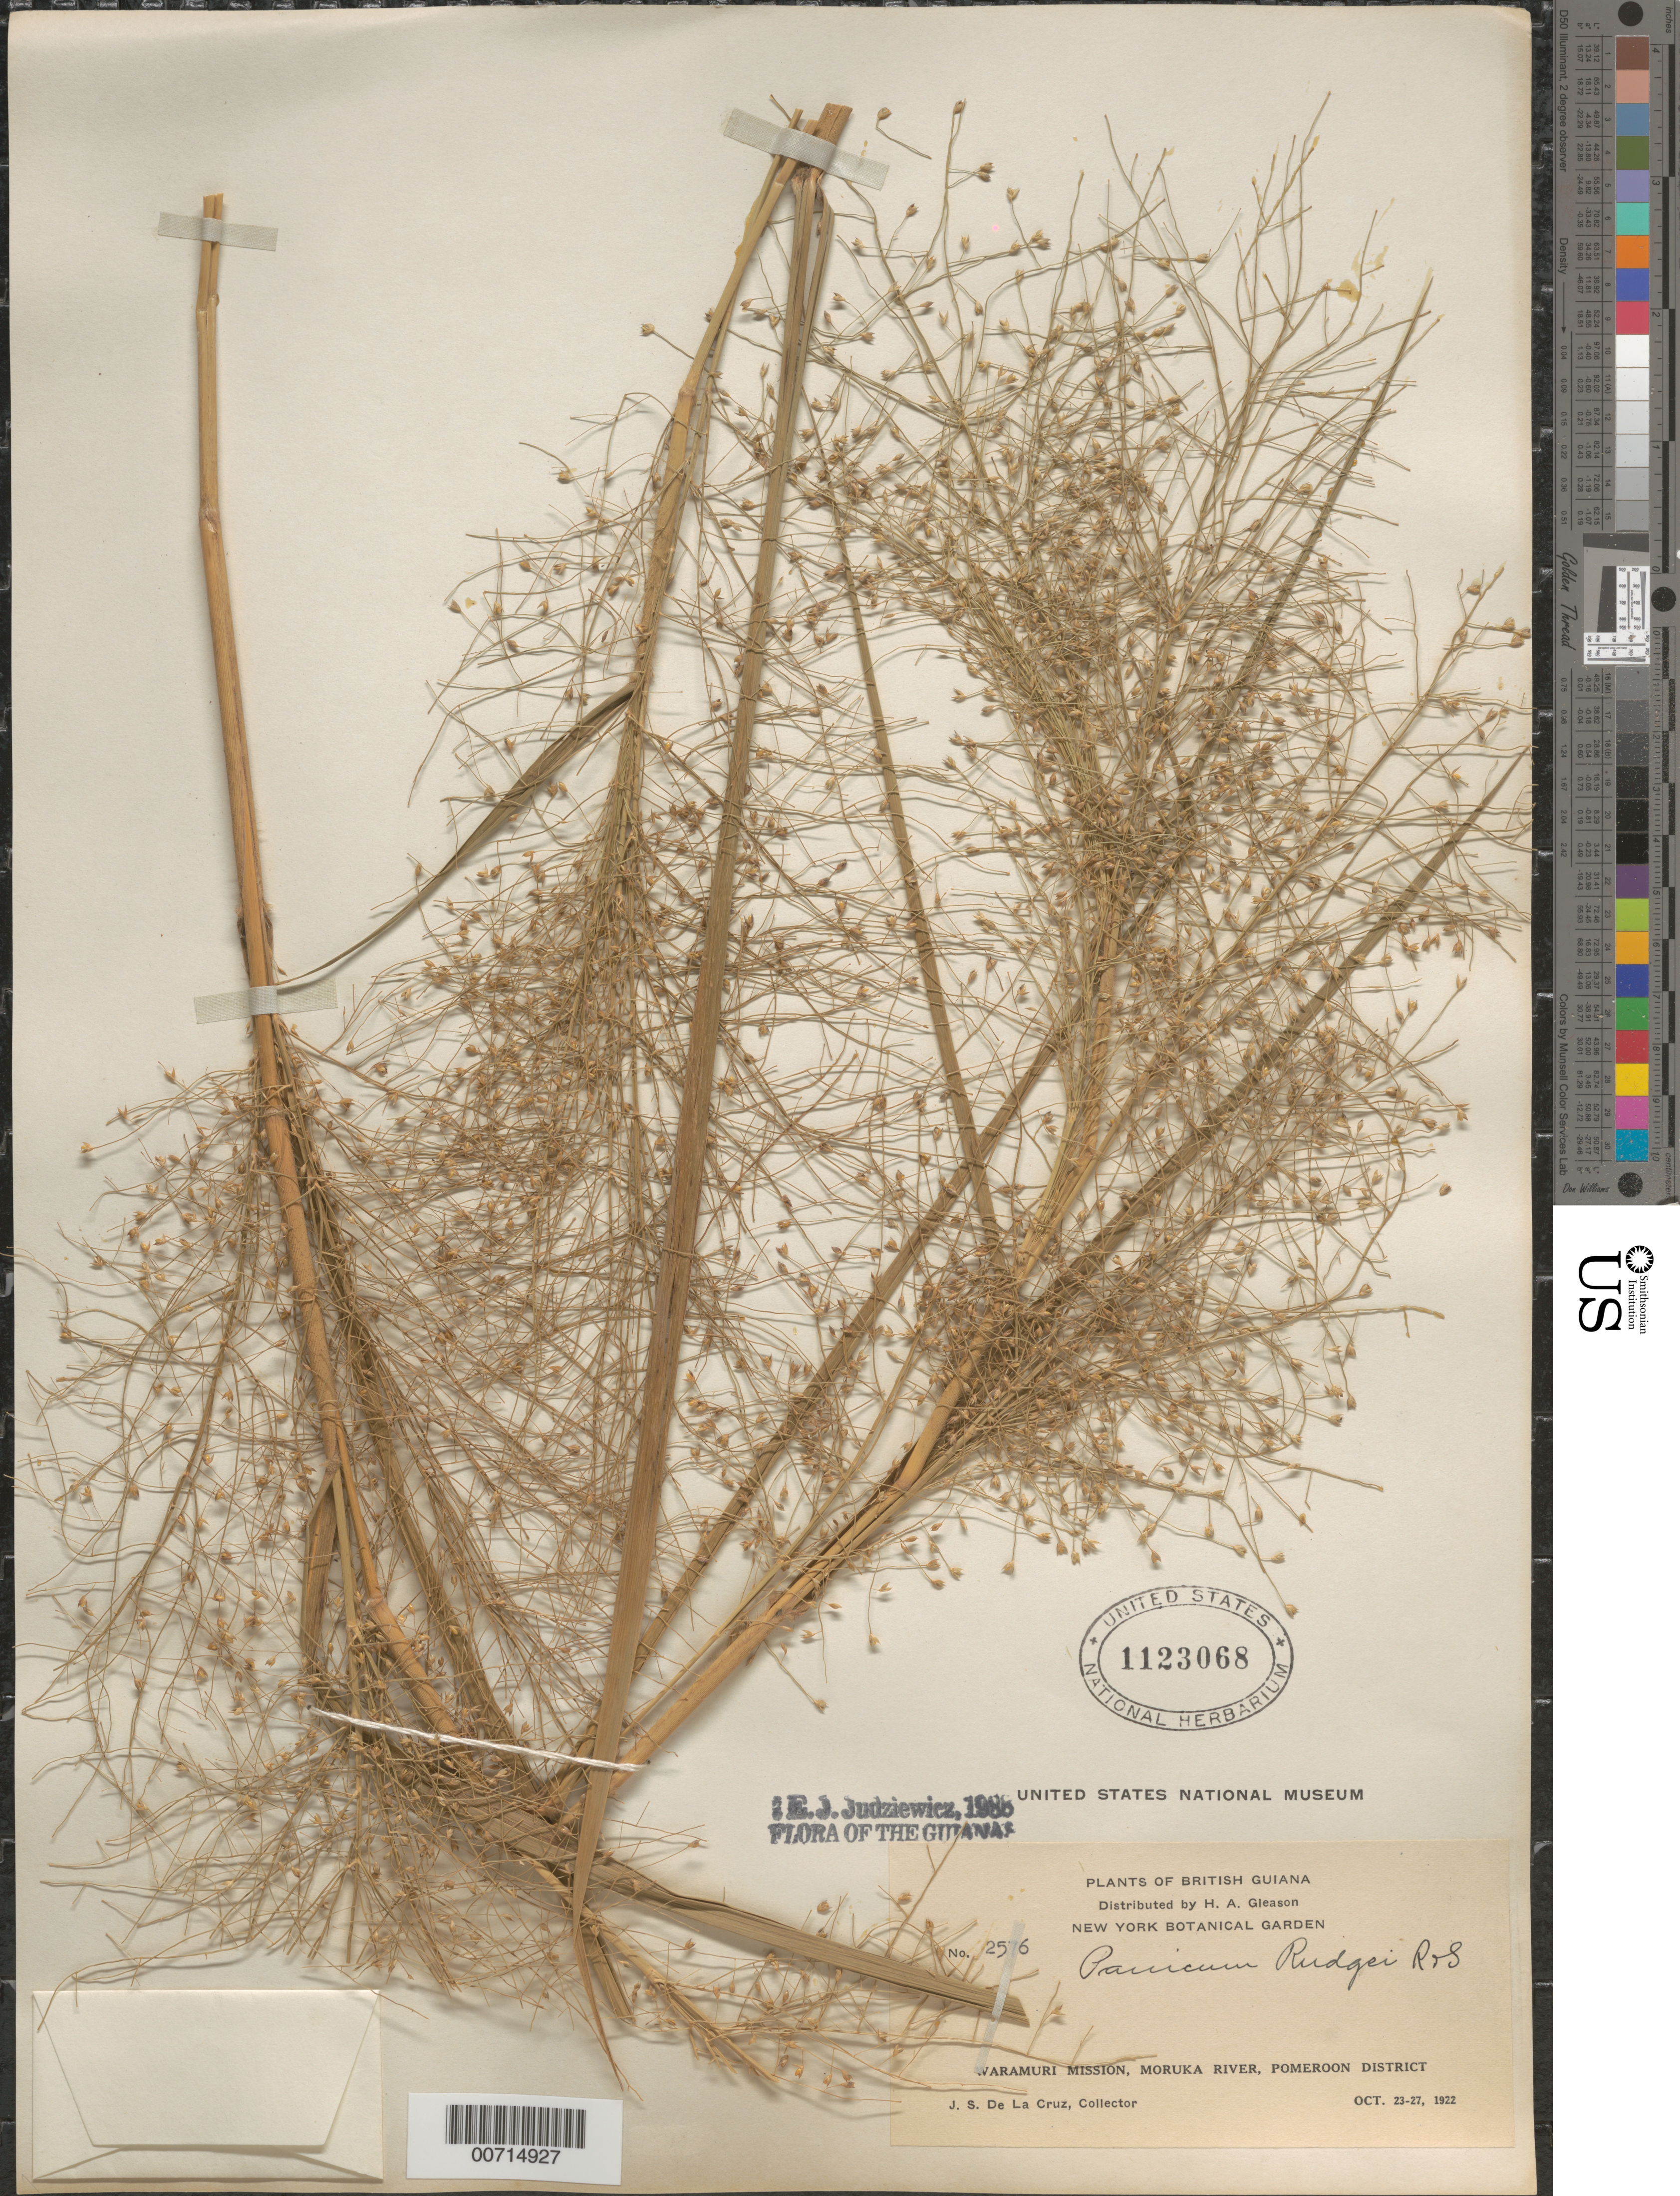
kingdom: Plantae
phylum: Tracheophyta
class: Liliopsida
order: Poales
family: Poaceae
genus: Panicum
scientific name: Panicum rudgei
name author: Roem. & Schult.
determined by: Judziewicz, E. J.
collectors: J. S. de la Cruz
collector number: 2576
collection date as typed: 23-Oct-22 to 27-Oct-22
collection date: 1922-10-23/1922-10-27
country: Guyana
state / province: Pomeroon-Supenaam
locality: Waramuri Mission, Moruka R., Pomeroon Dist.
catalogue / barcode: US 1123068